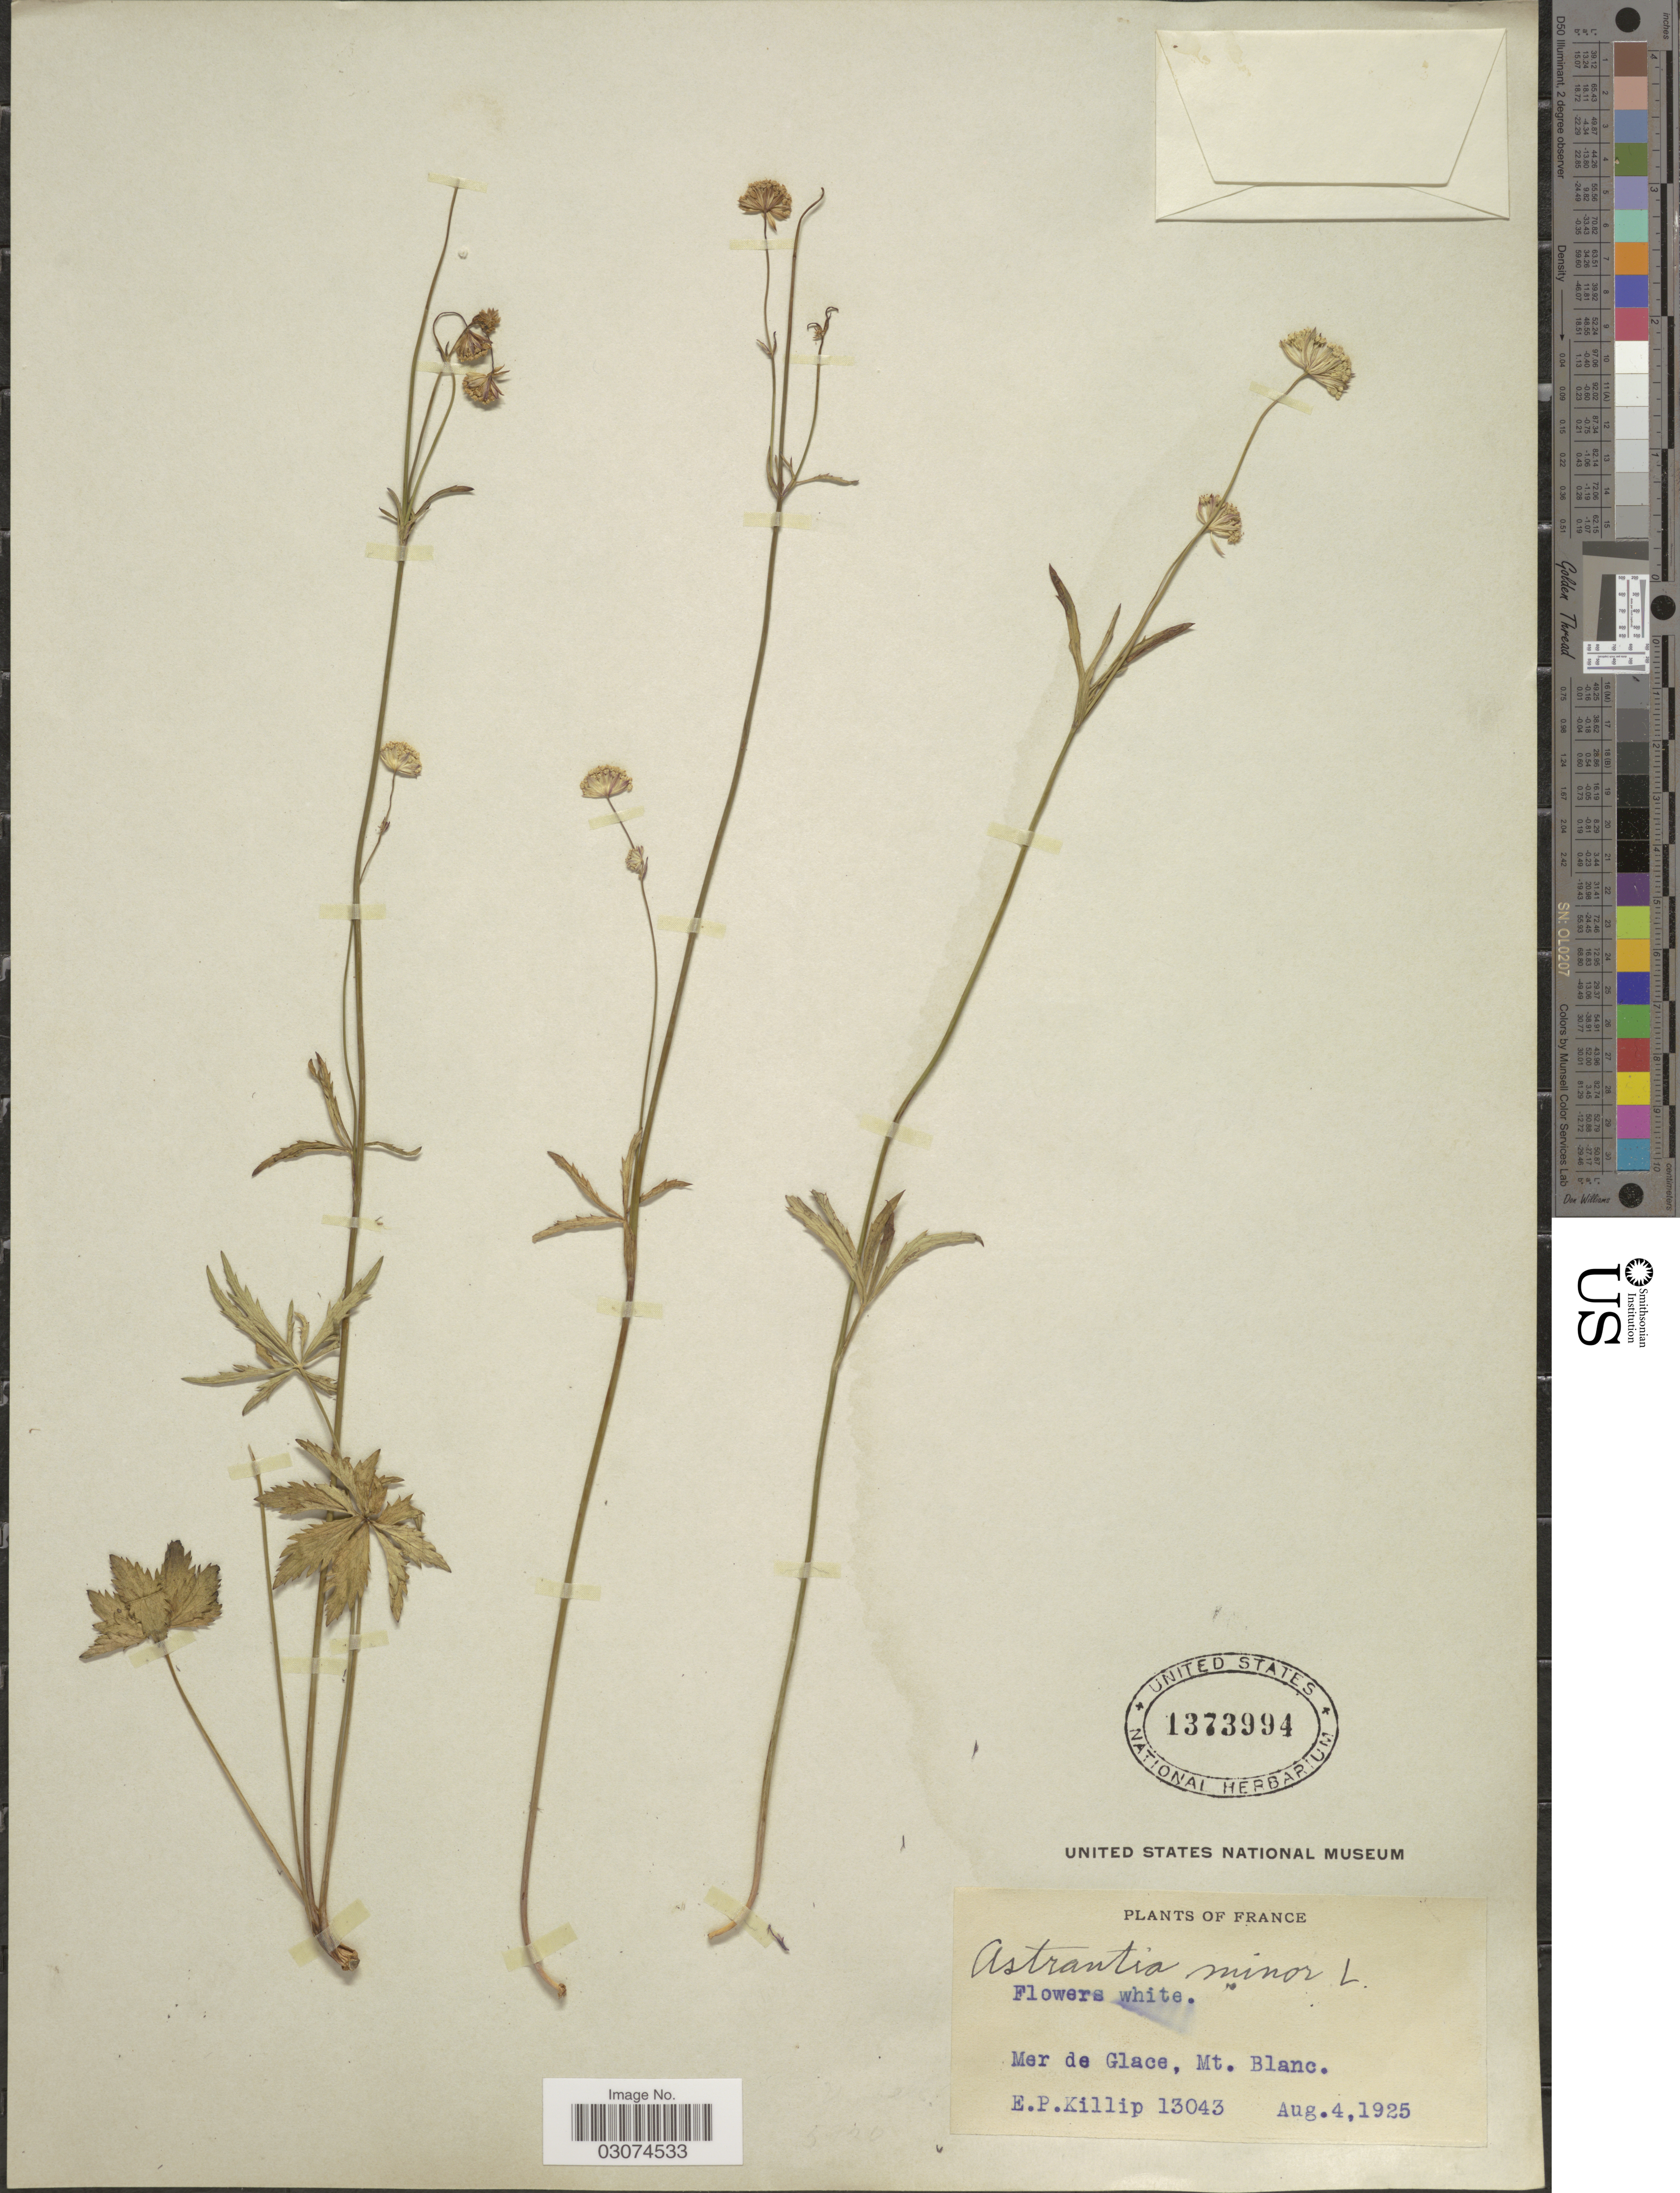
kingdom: Plantae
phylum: Tracheophyta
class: Magnoliopsida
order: Apiales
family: Apiaceae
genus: Astrantia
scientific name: Astrantia minor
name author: L.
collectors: E. P. Killip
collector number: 13043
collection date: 1925-08-04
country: France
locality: Mer de Glace, Mt. Blanc.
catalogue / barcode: US 1373994